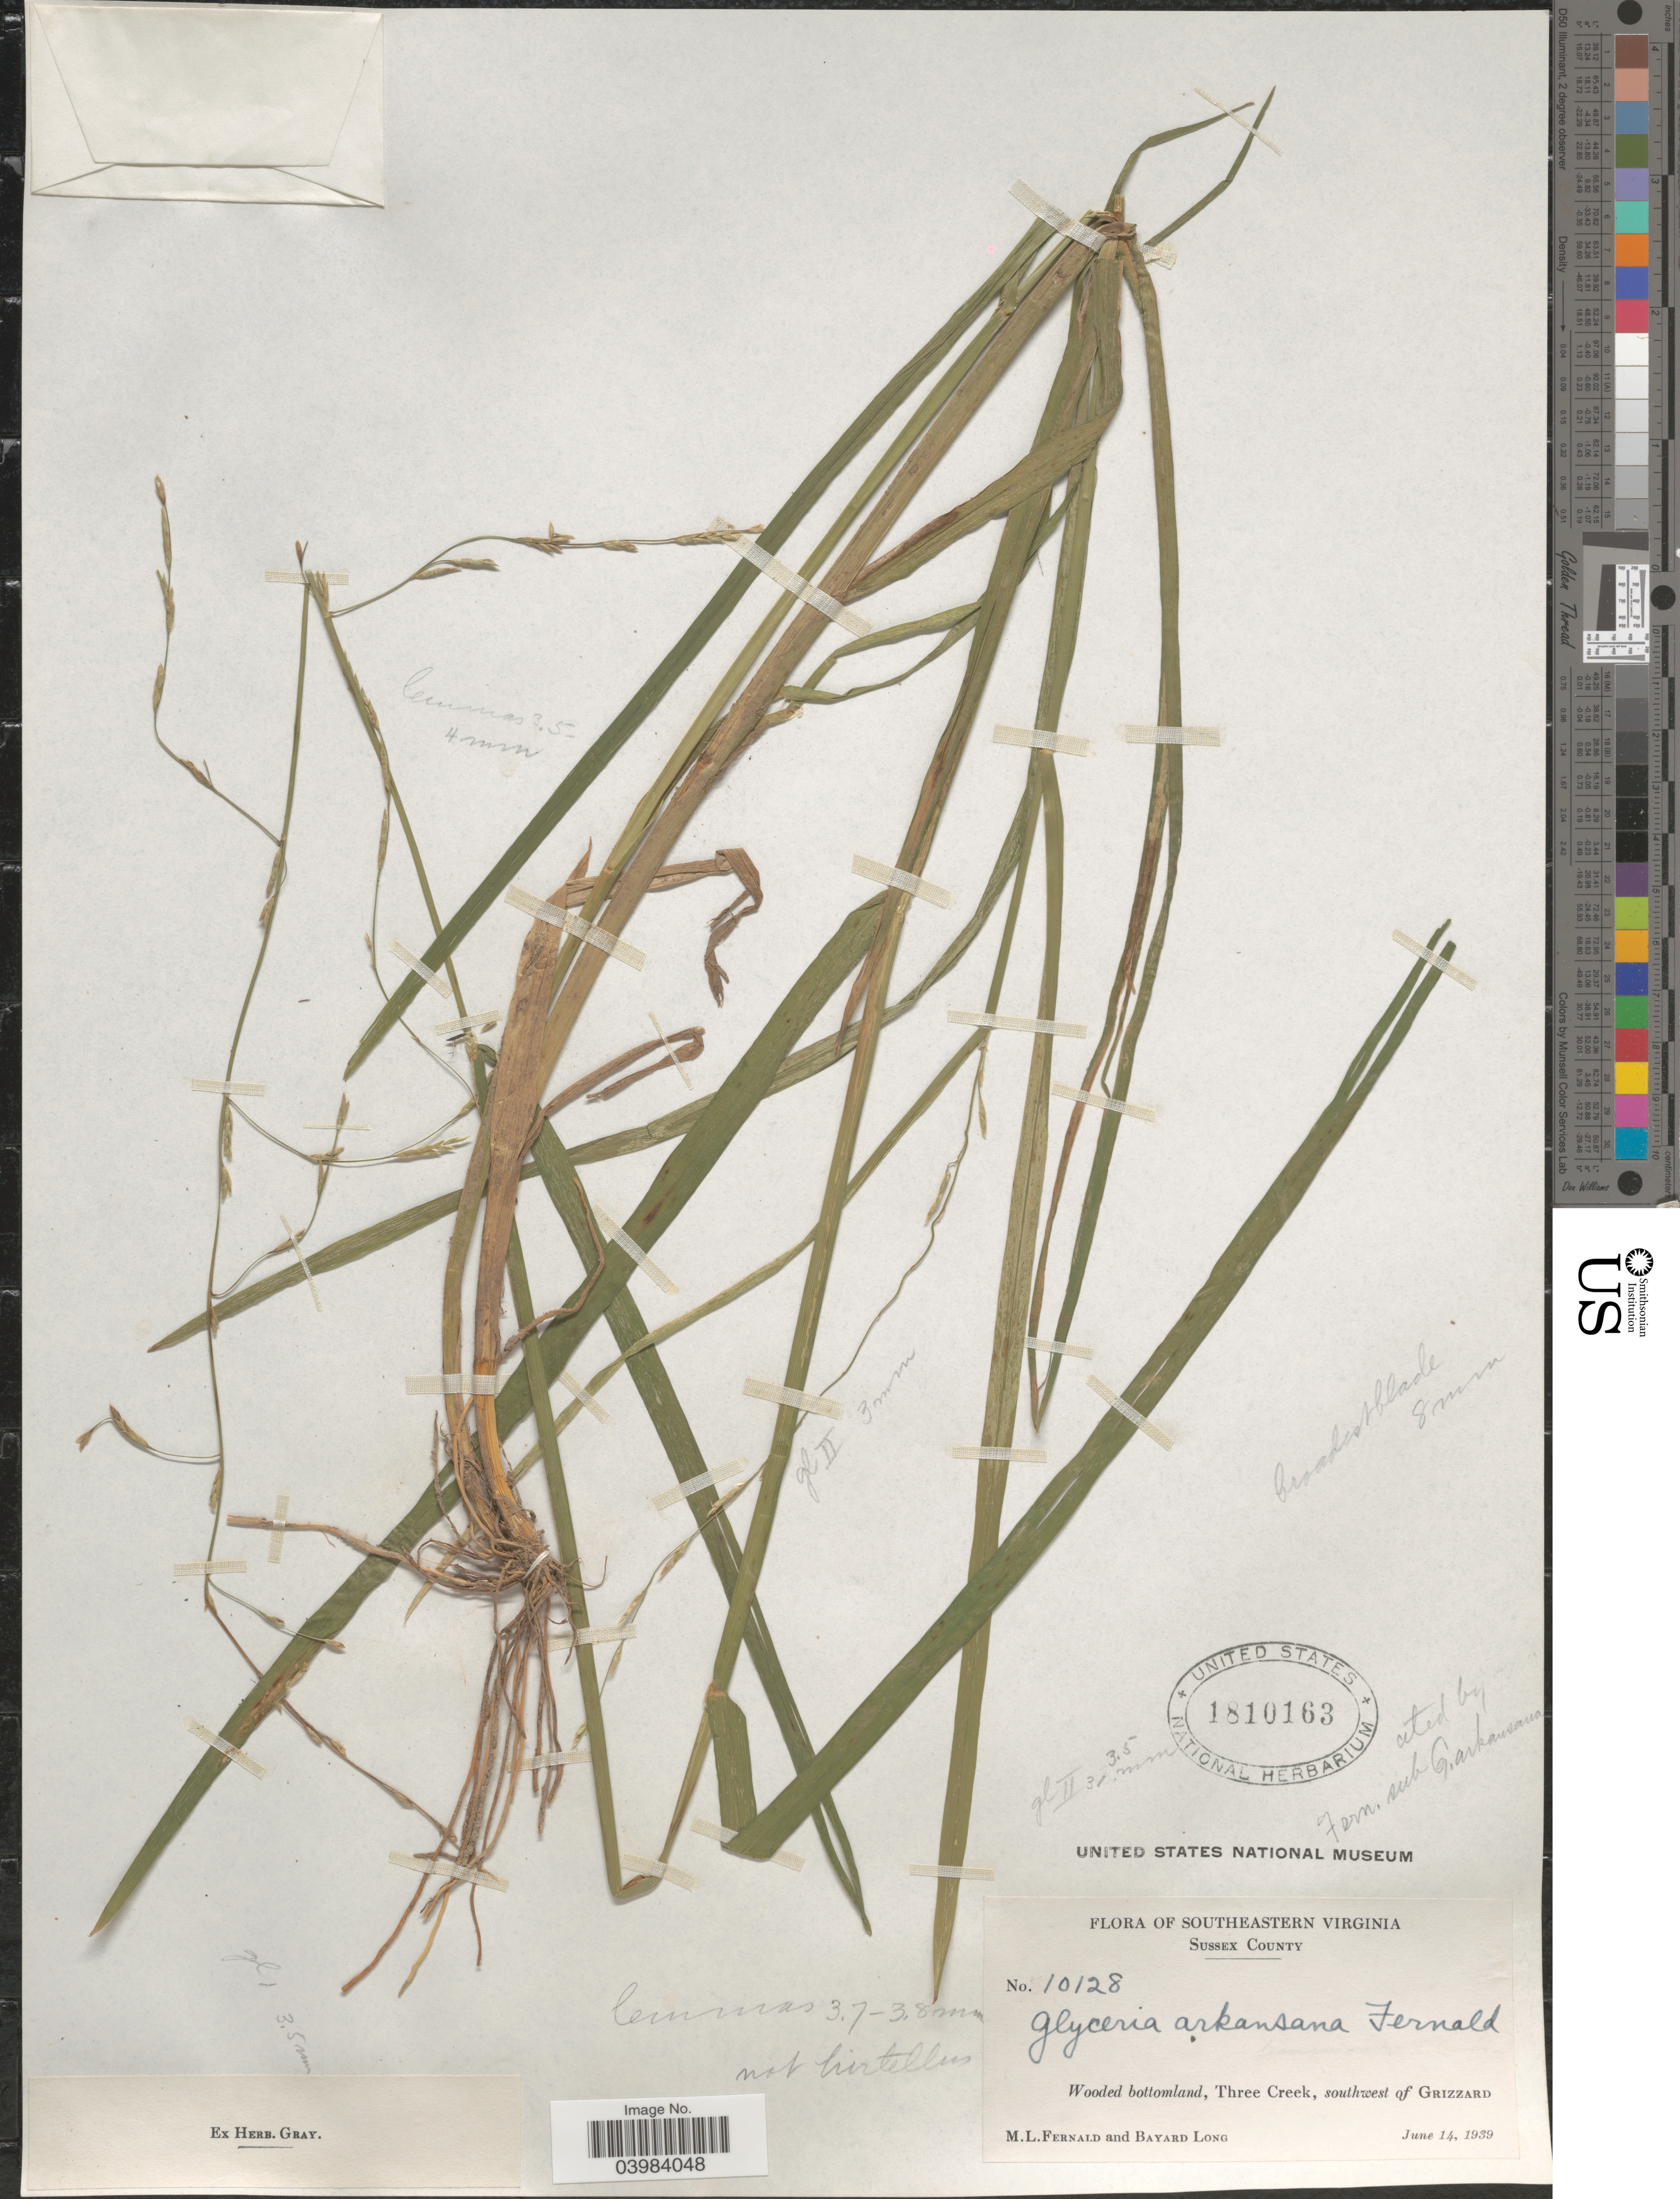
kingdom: Plantae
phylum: Tracheophyta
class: Liliopsida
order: Poales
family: Poaceae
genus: Glyceria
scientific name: Glyceria septentrionalis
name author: Hitchc.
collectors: M. L. Fernald & B. Long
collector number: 10128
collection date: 1939-06-14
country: United States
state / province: Virginia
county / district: Sussex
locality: Southeastern Virginia. Sussex County. Wooded bottomland, Three Creek, southwest of Grizzard.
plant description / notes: Mullinger, M.D. - University of Vermont - leaf tissue:DNA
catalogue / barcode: US 1810163